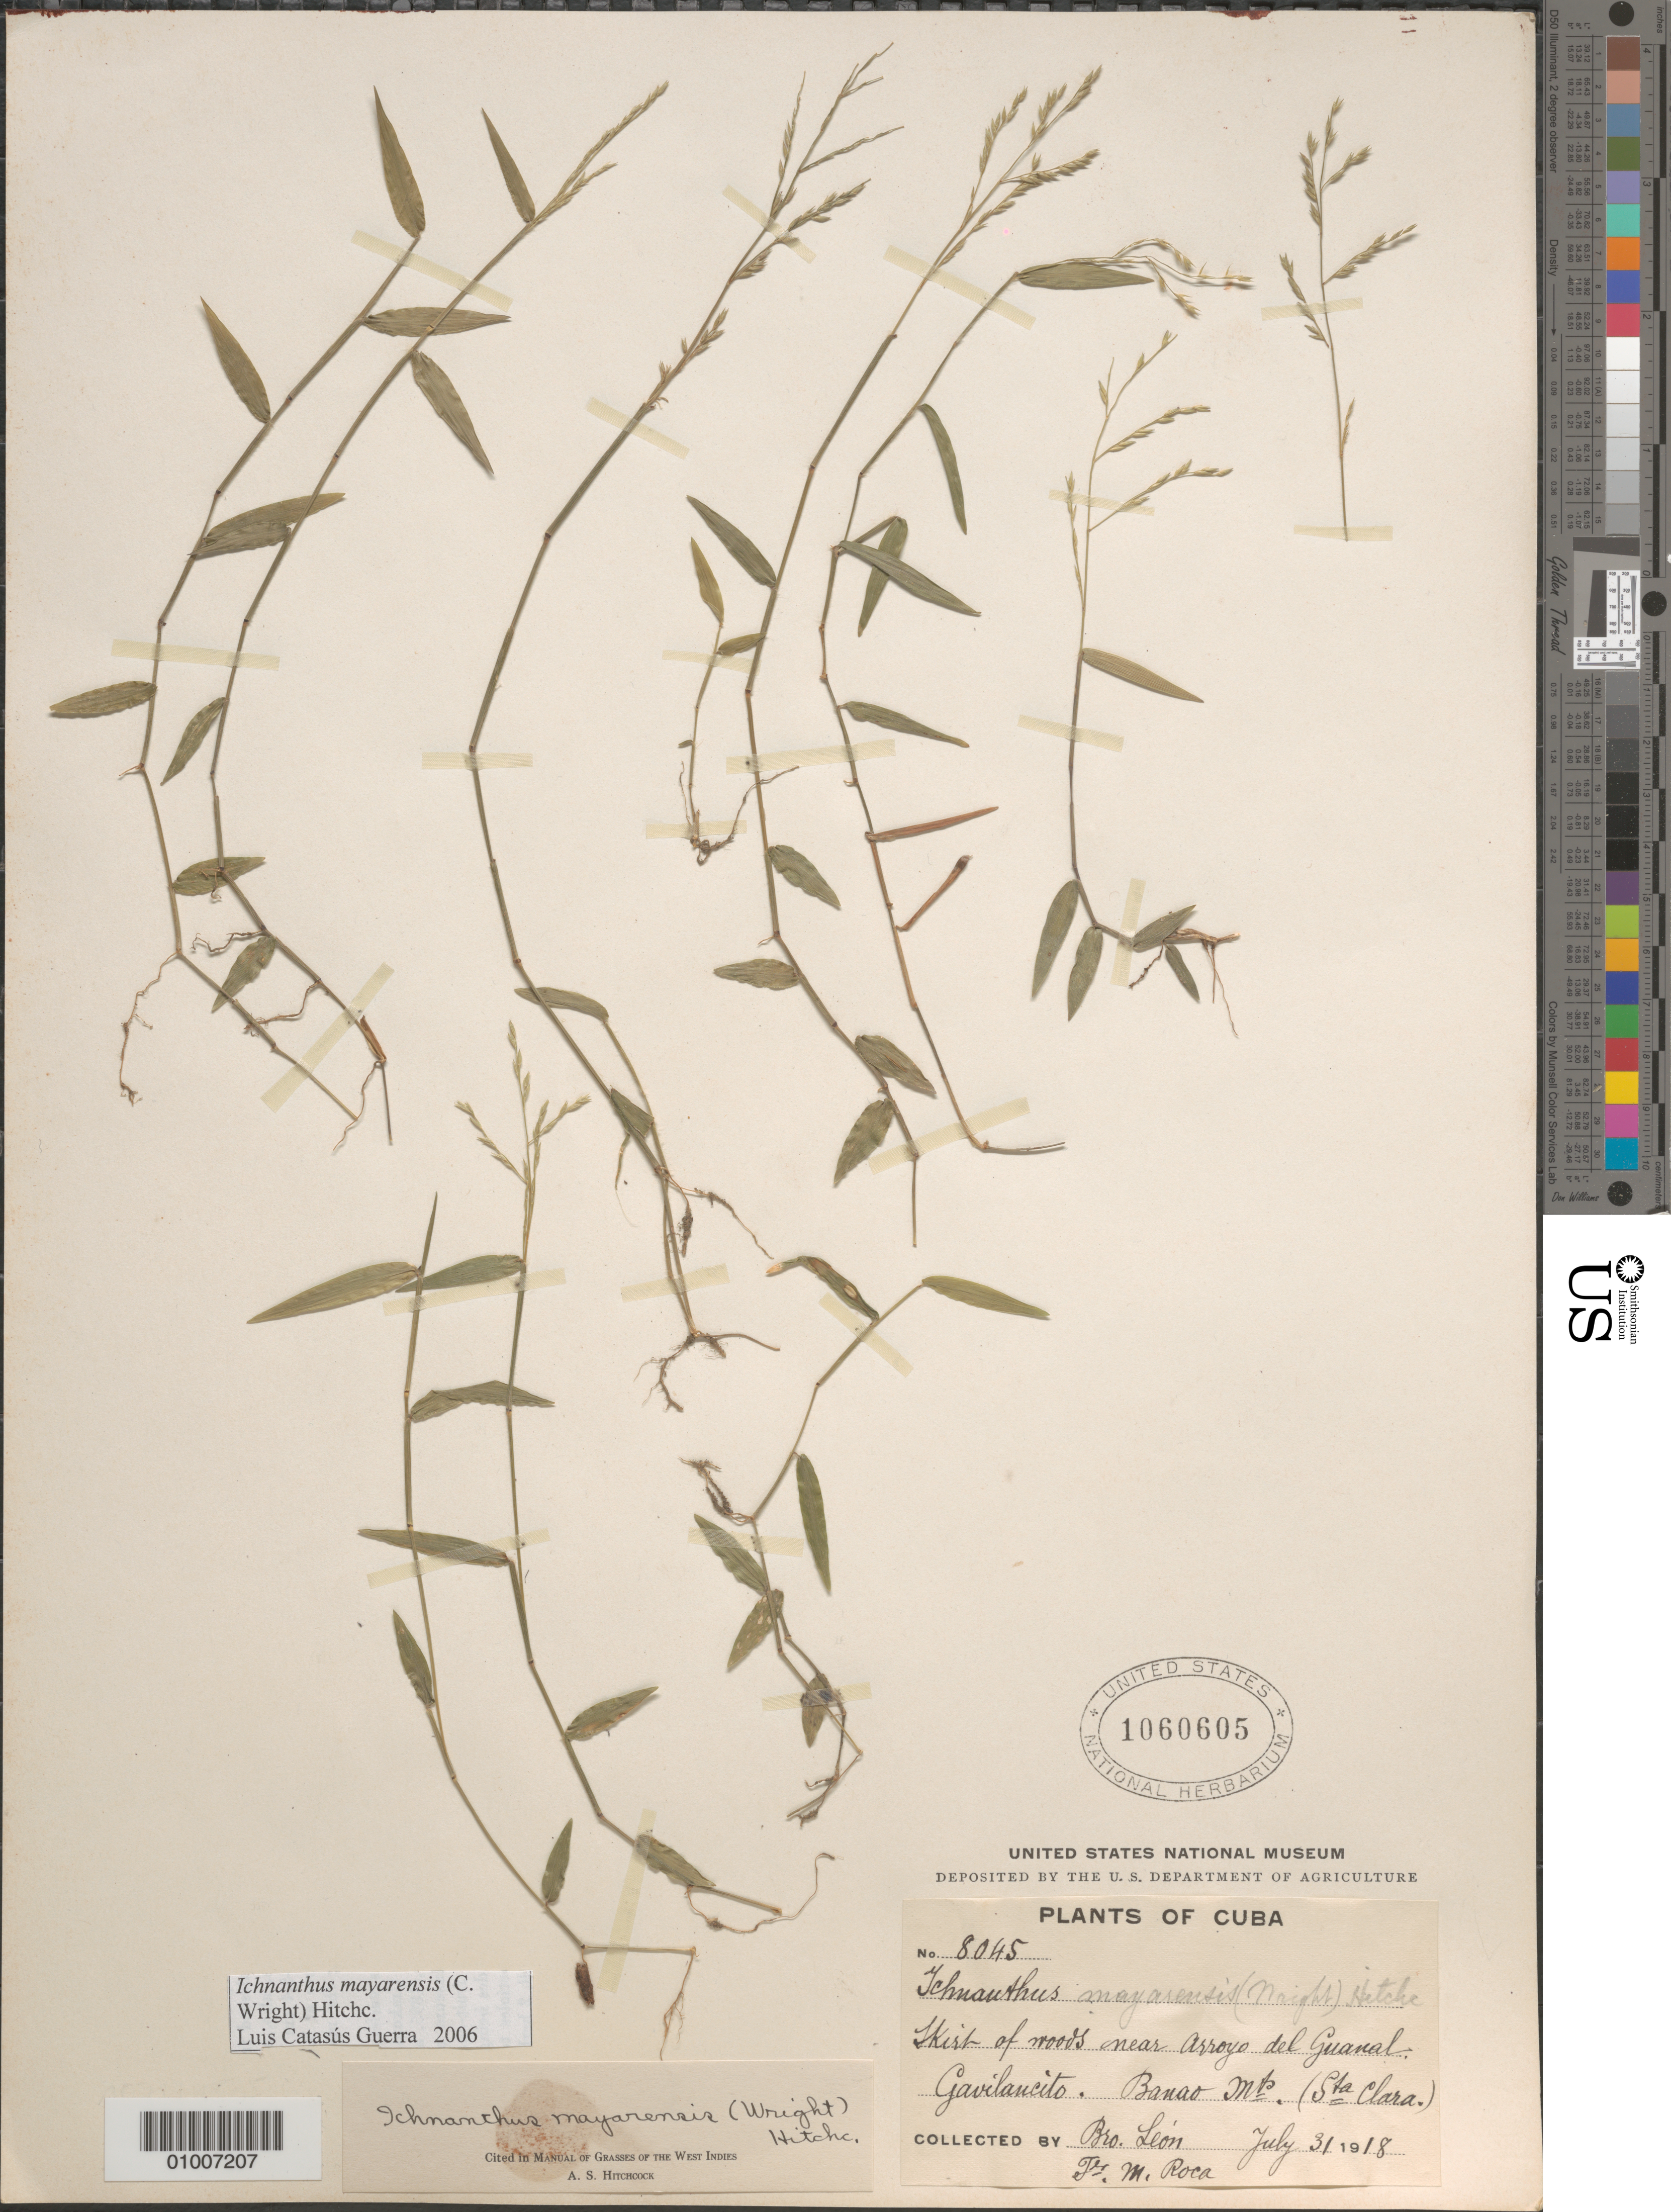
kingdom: Plantae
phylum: Tracheophyta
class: Liliopsida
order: Poales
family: Poaceae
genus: Ichnanthus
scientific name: Ichnanthus mayarensis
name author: (C. Wright) Hitchc.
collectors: Bro. León & M. Roca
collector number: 8045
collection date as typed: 31 Jul 1918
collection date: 1918-07-31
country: Cuba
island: Cuba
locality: Santa Clara, Gavilancito, Near Arroyo del Guanal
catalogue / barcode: US 1060605